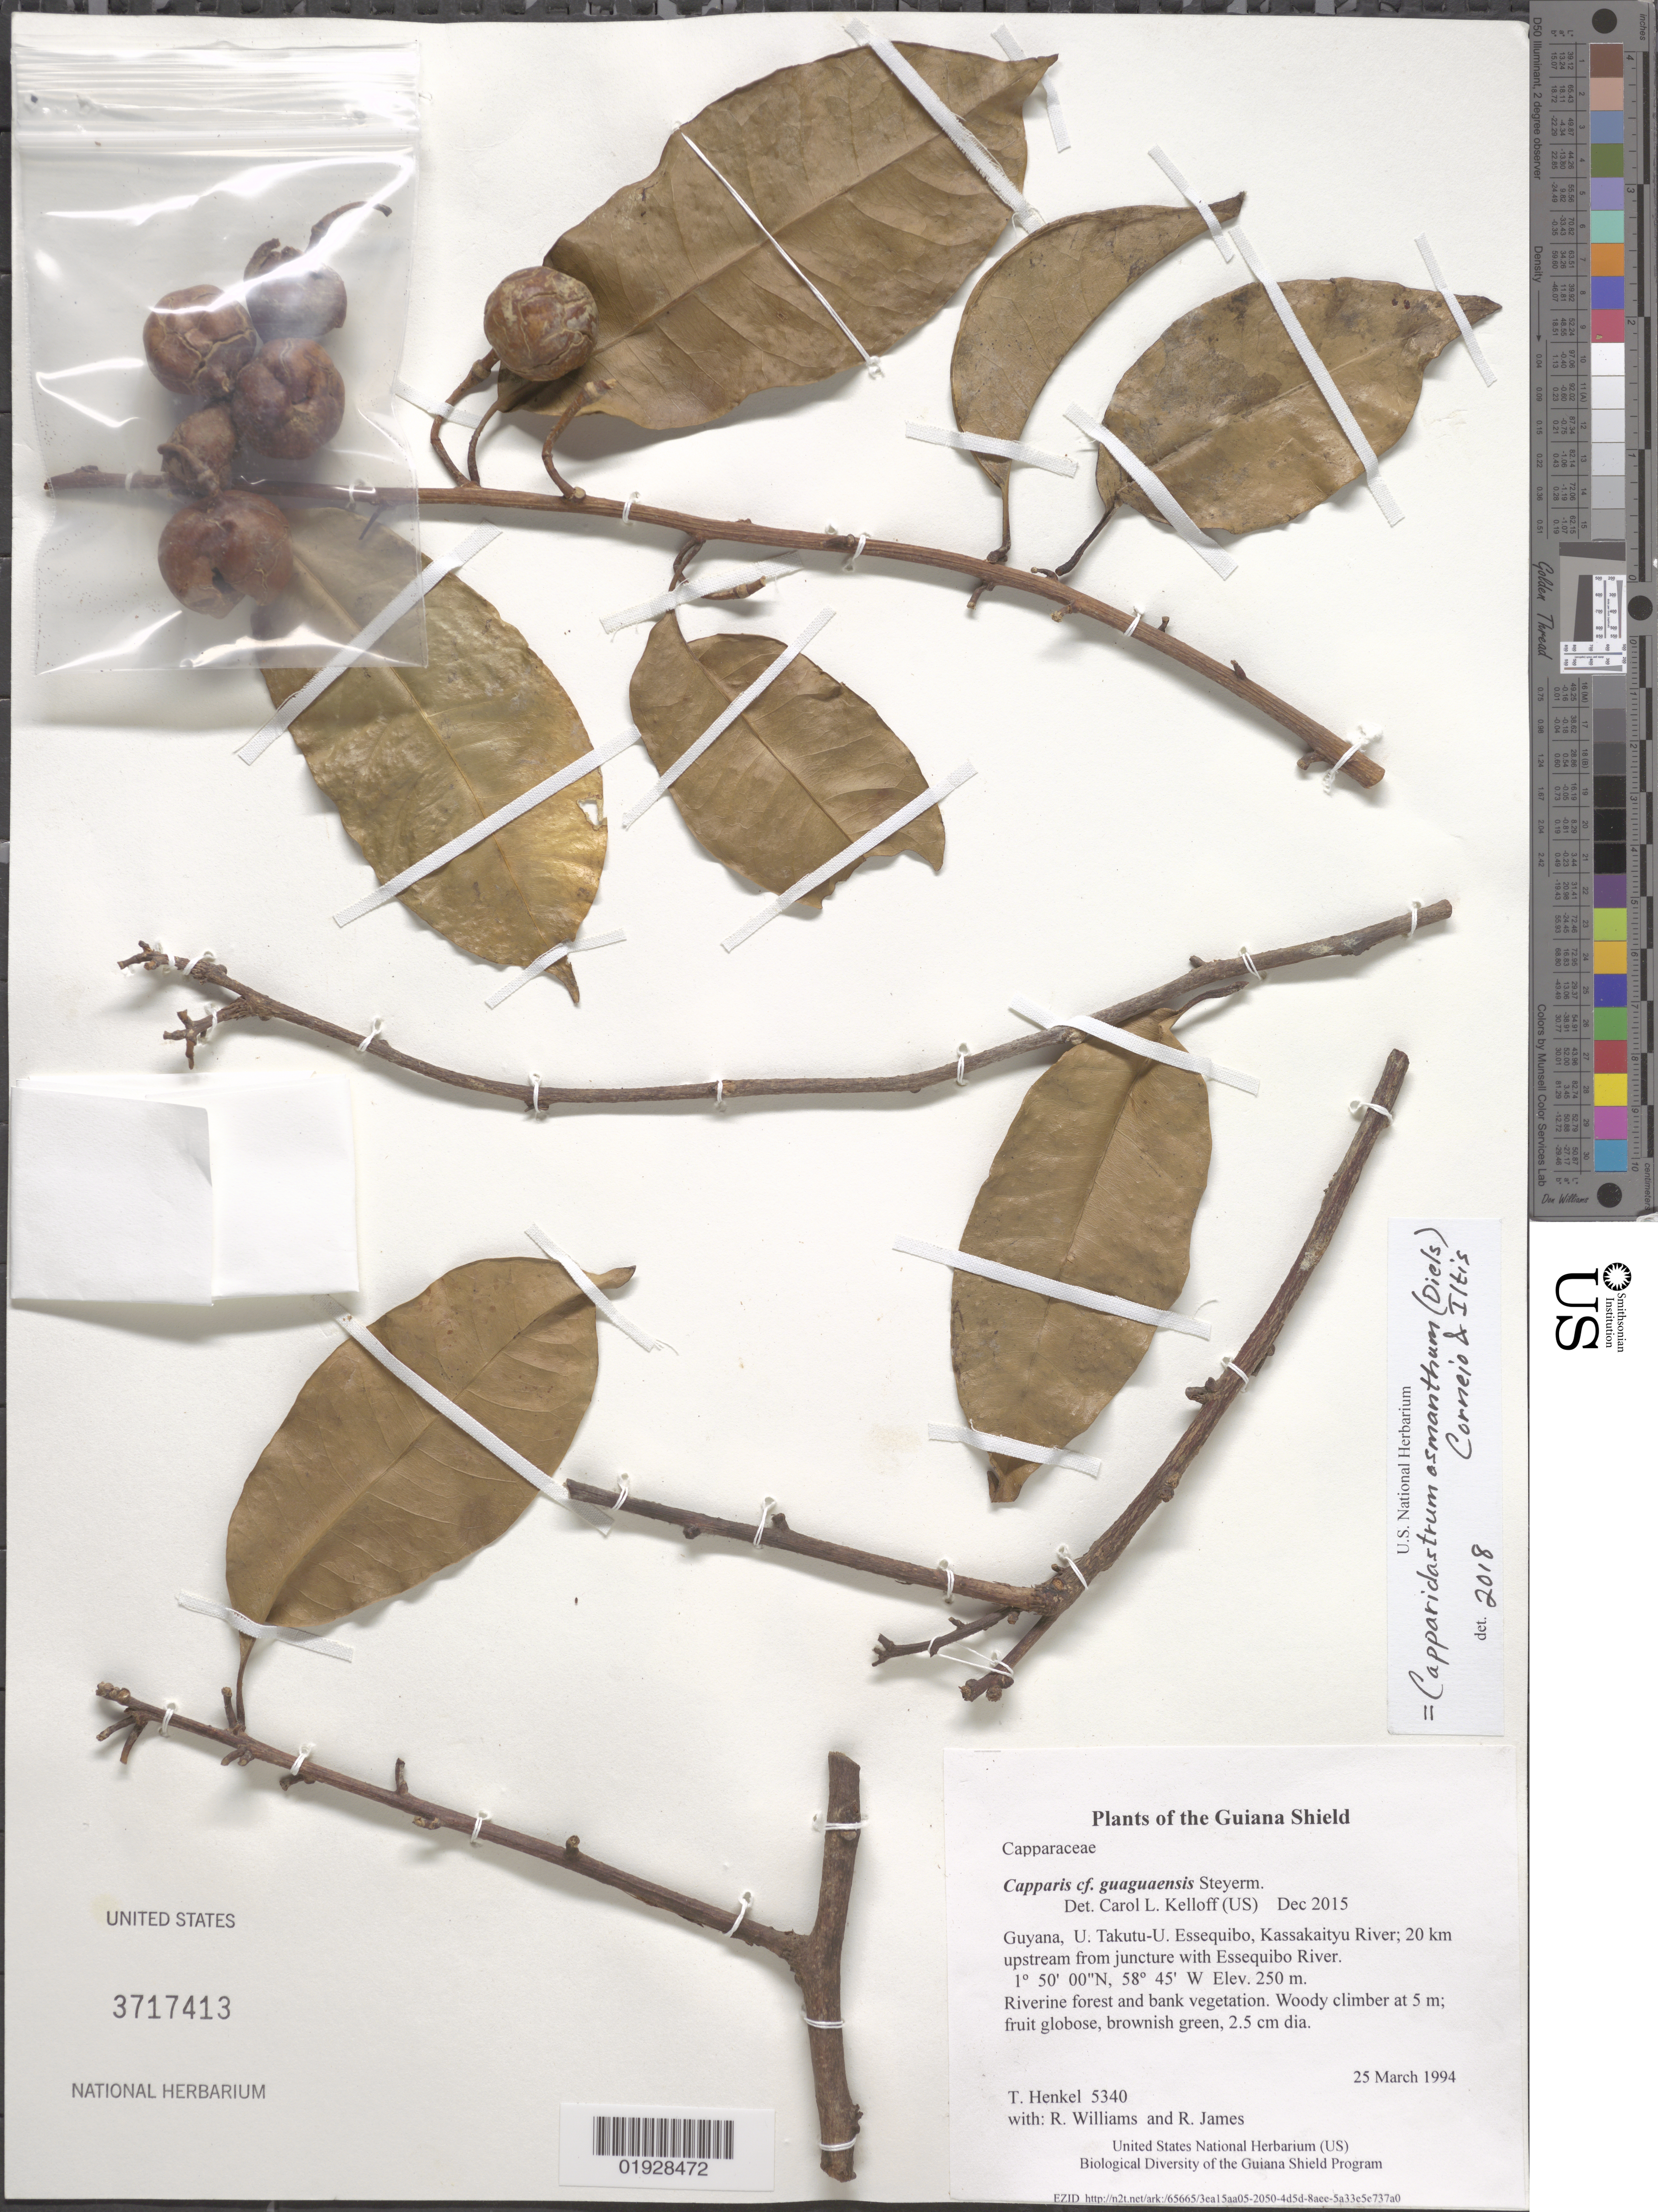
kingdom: Plantae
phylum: Tracheophyta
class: Magnoliopsida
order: Brassicales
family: Capparaceae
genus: Capparidastrum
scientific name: Capparidastrum osmanthum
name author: (Diels) Cornejo & Iltis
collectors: T. Henkel, R. Williams & R. James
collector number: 5340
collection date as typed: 25 March 1994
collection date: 1994-03-25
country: Guyana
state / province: U. Takutu-U. Essequibo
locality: Kassakaityu River; 20 km upstream from juncture with Essequibo River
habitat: Riverine forest and bank vegetation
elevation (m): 250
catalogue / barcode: US 3717413